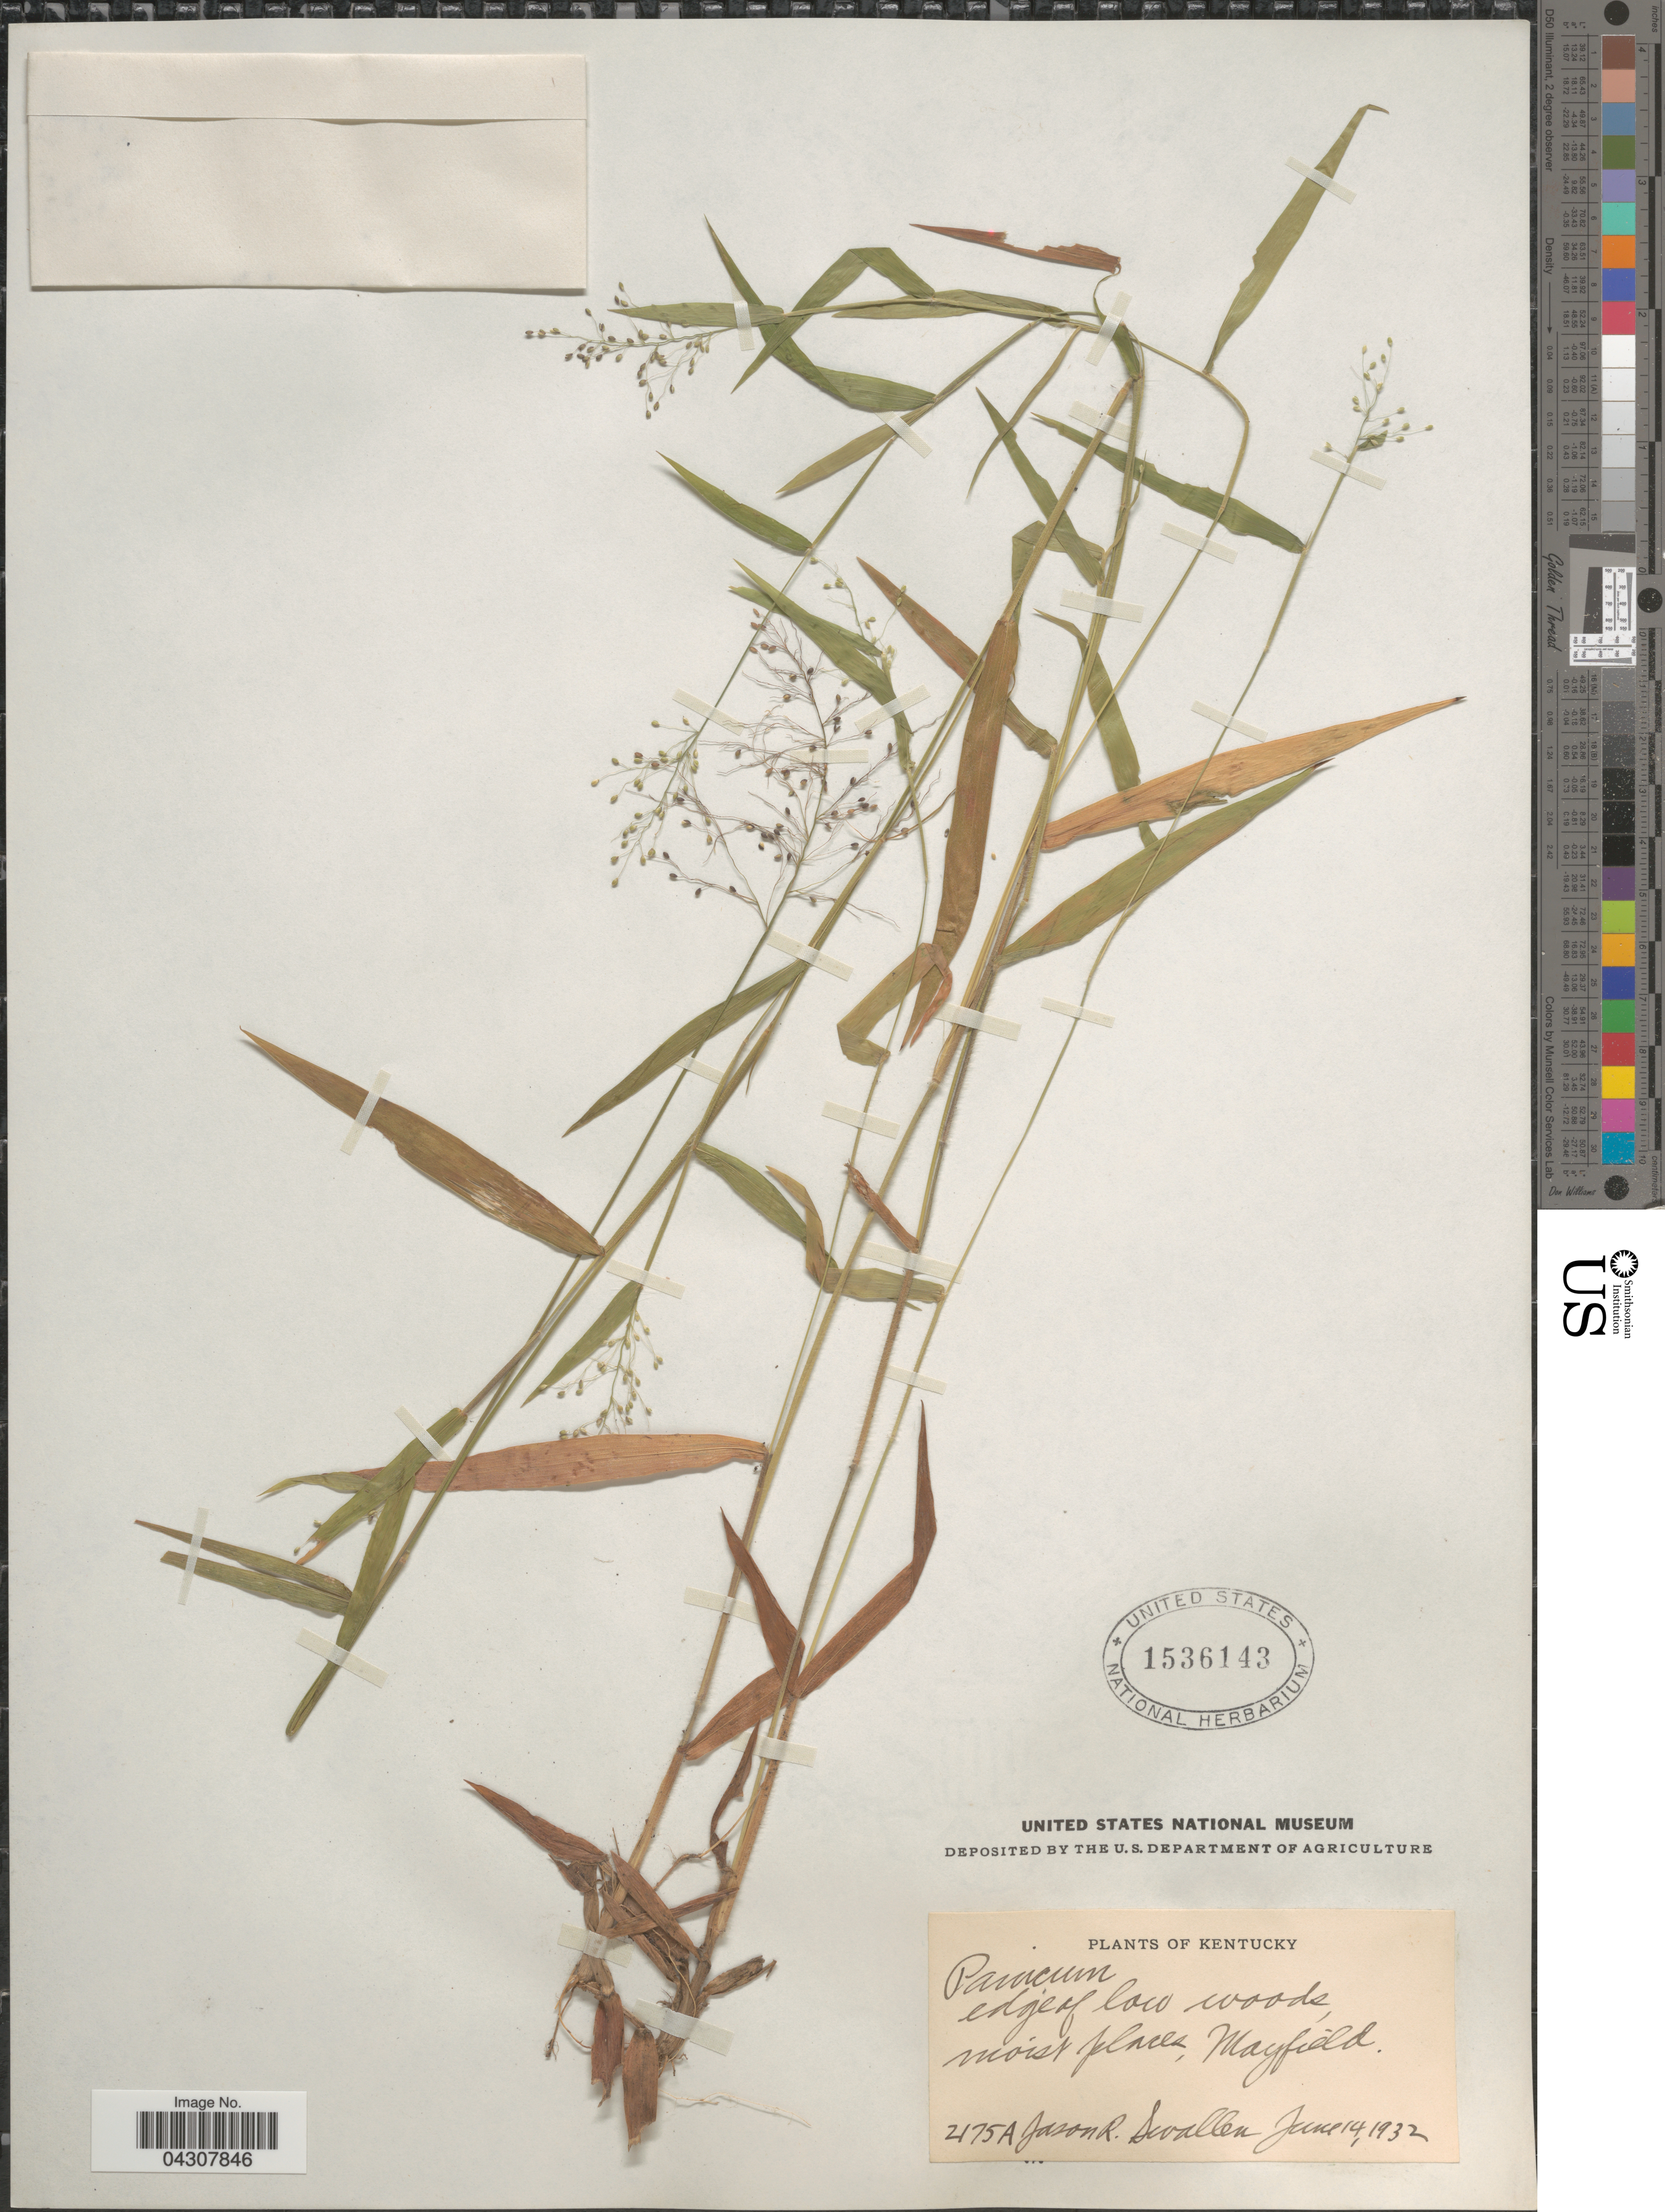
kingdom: Plantae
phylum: Tracheophyta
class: Liliopsida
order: Poales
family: Poaceae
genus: Dichanthelium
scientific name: Dichanthelium acuminatum var. acuminatum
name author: (Sw.) Gould & C.A. Clark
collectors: J. R. Swallen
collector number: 2175A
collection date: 1932-06-14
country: United States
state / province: Kentucky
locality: Mayfield.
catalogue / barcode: US 1536143